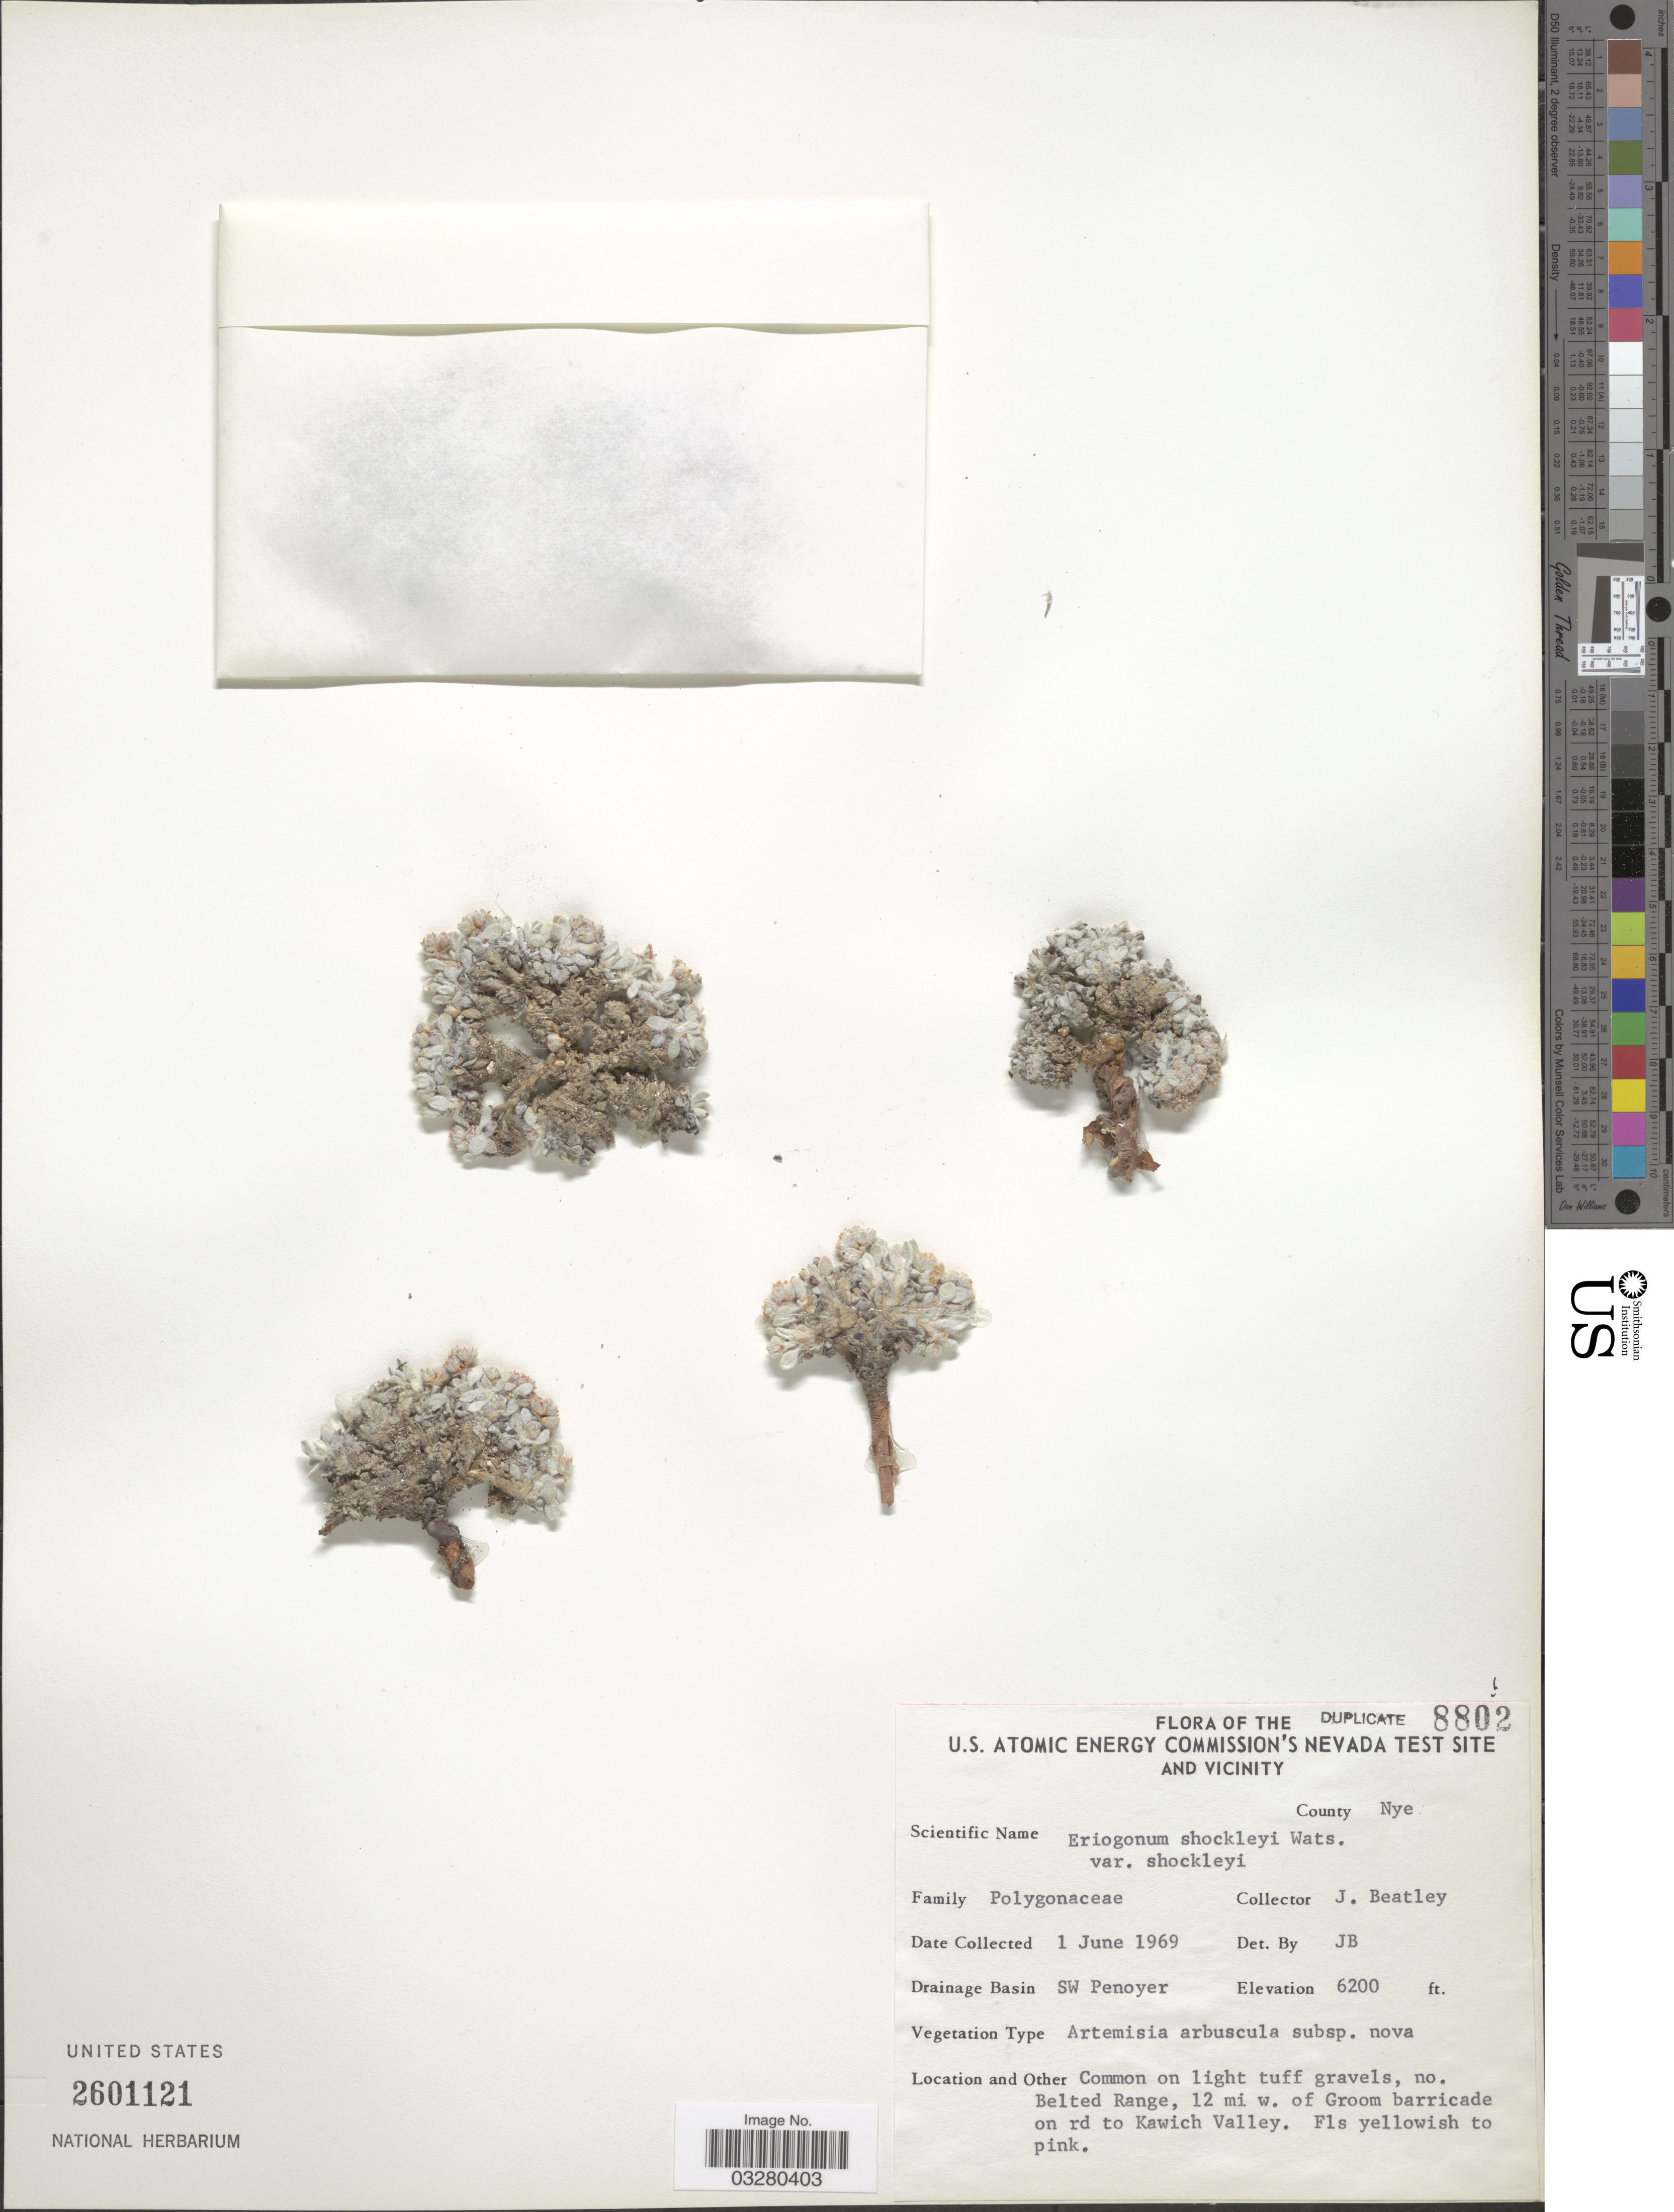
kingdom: Plantae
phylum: Tracheophyta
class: Magnoliopsida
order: Caryophyllales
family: Polygonaceae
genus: Eriogonum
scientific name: Eriogonum shockleyi var. shockleyi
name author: S. Watson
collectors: J. C. Beatley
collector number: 8802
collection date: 1969-06-01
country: United States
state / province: Nevada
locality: U.S. Atomic Energy Commission's Nevada Test Site and Vicinity. County Nye. Drainage Basin SW Penoyer. No. Belted Range, 12 mi w. of Groom barricade on rd to Kawich Valley.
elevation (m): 1890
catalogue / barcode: US 2601121